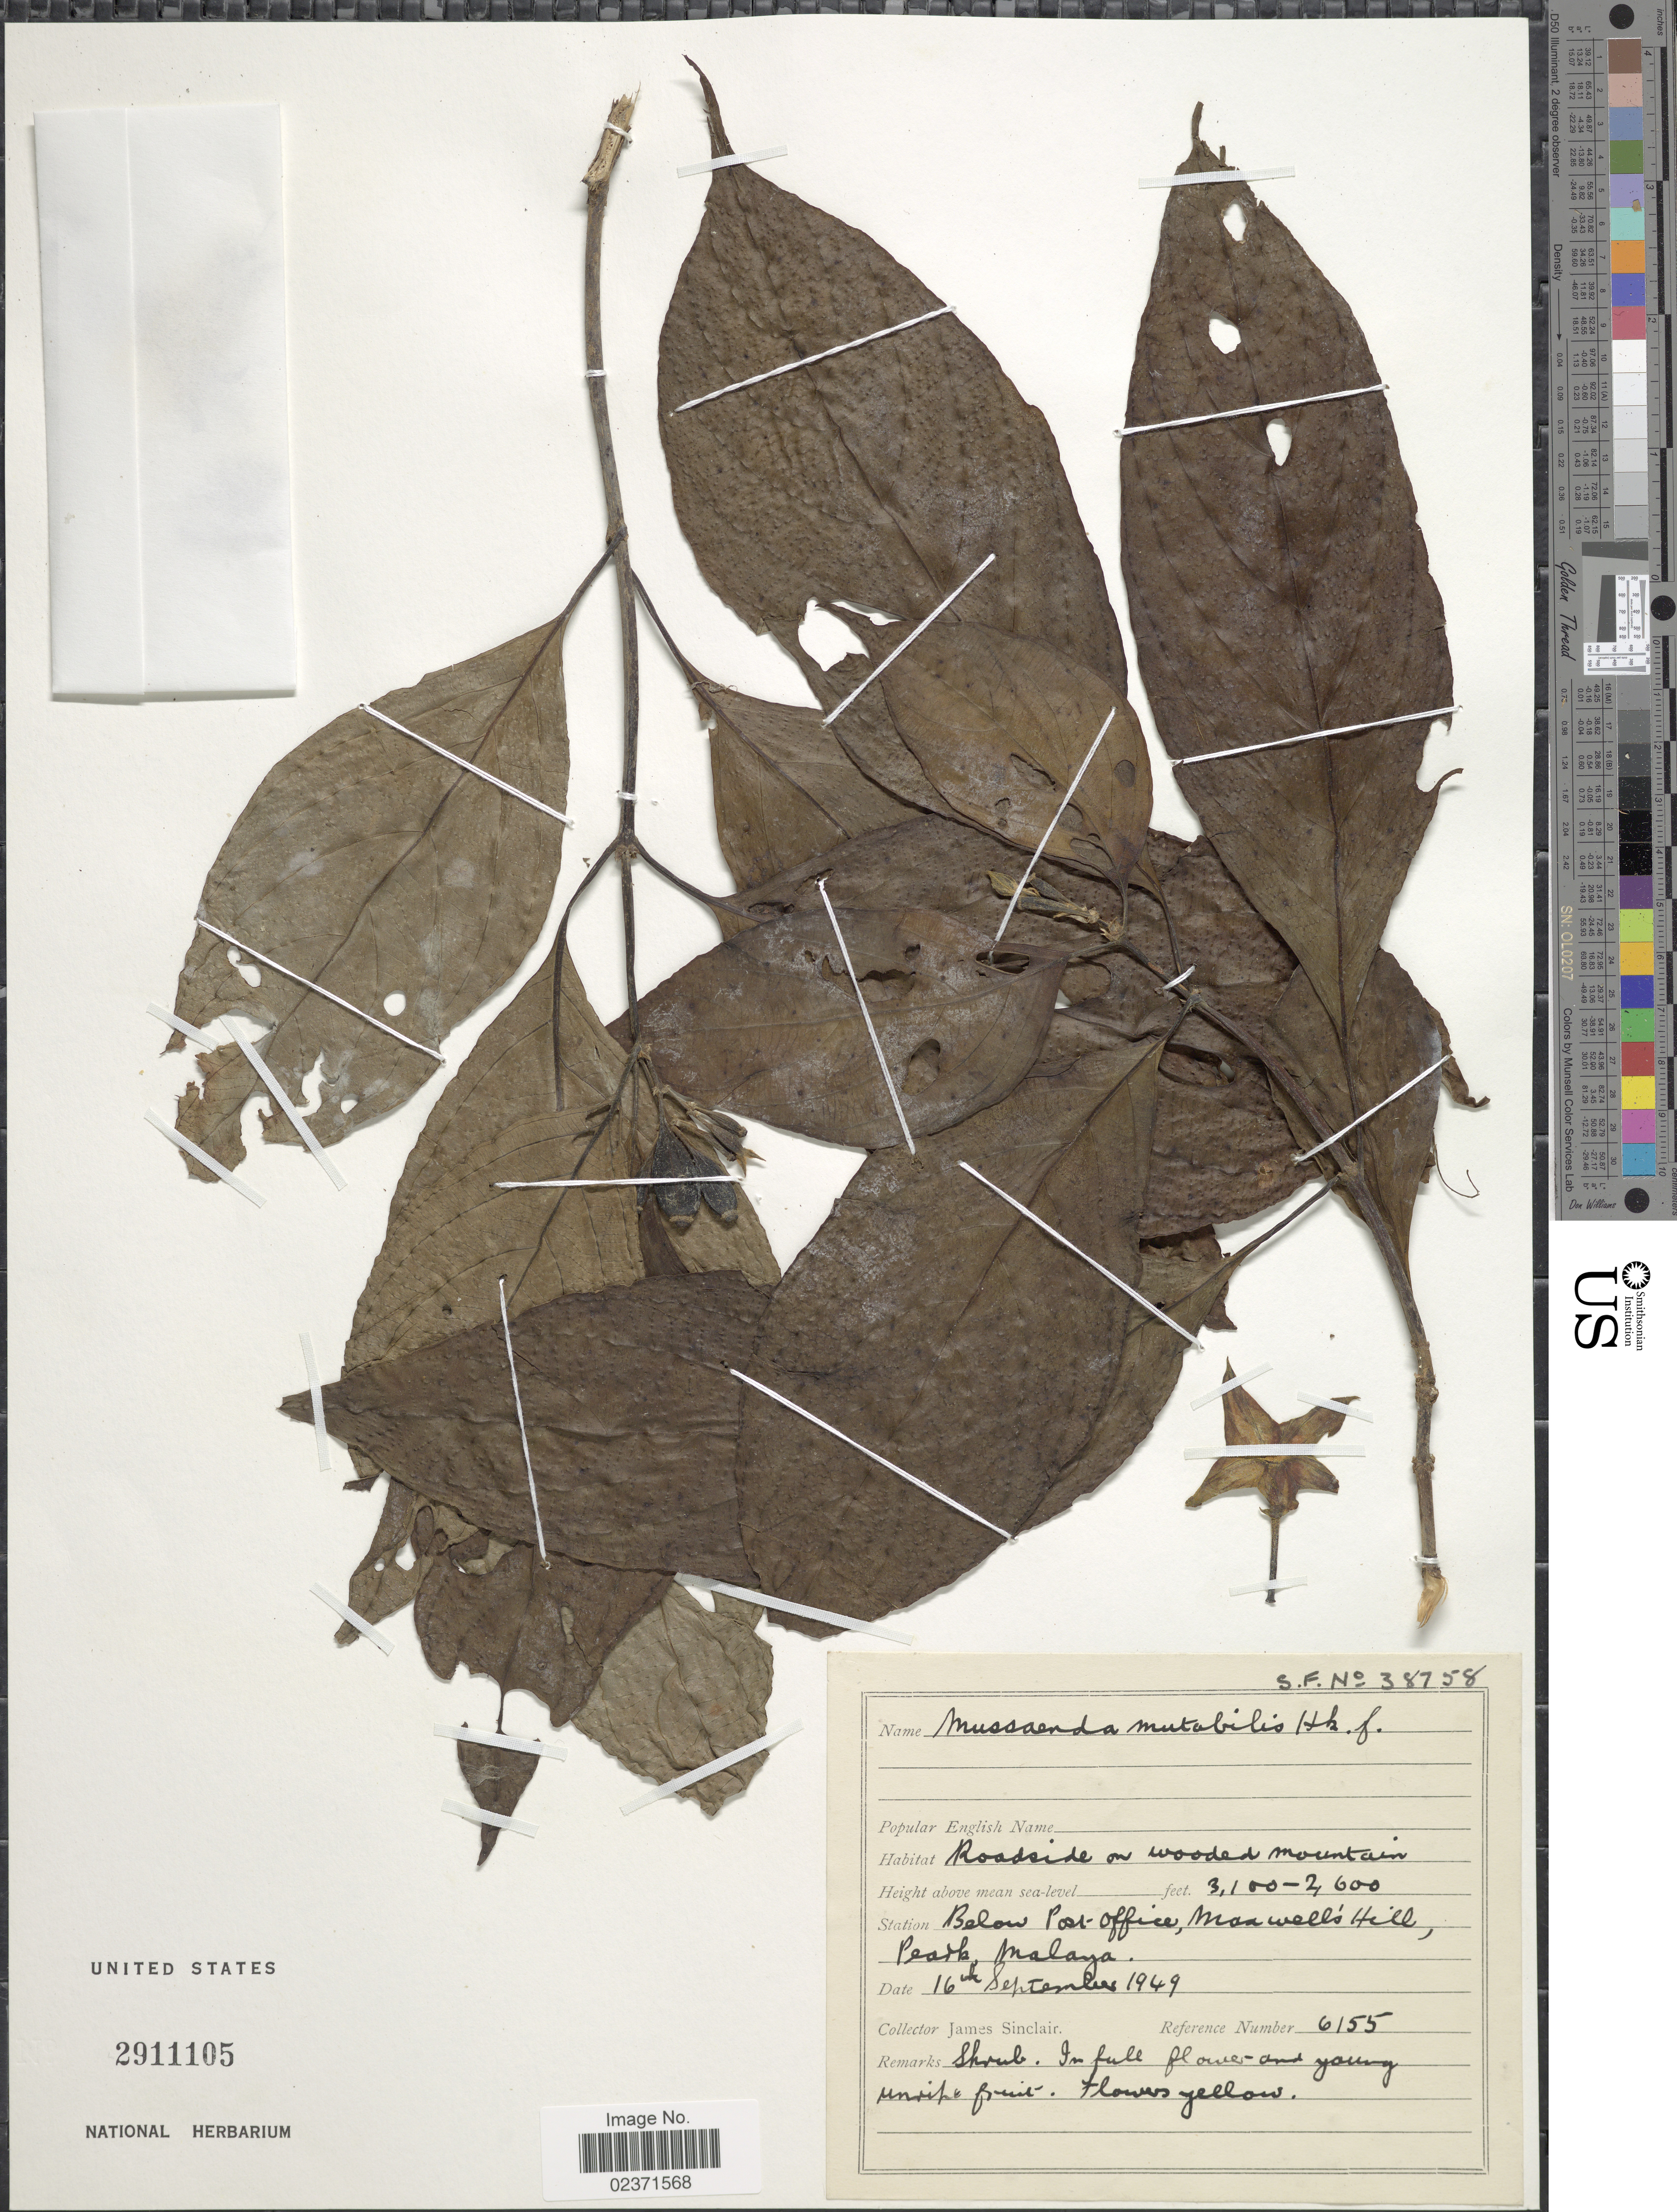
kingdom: Plantae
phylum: Tracheophyta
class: Magnoliopsida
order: Gentianales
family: Rubiaceae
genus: Mussaenda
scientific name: Mussaenda mutabilis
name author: Hemsl.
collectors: J. Sinclair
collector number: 6155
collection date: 1949-09-16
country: Malaysia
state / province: Perak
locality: Below Post-Office, Maxwell's Hill, Malaya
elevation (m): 792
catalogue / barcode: US 2911105